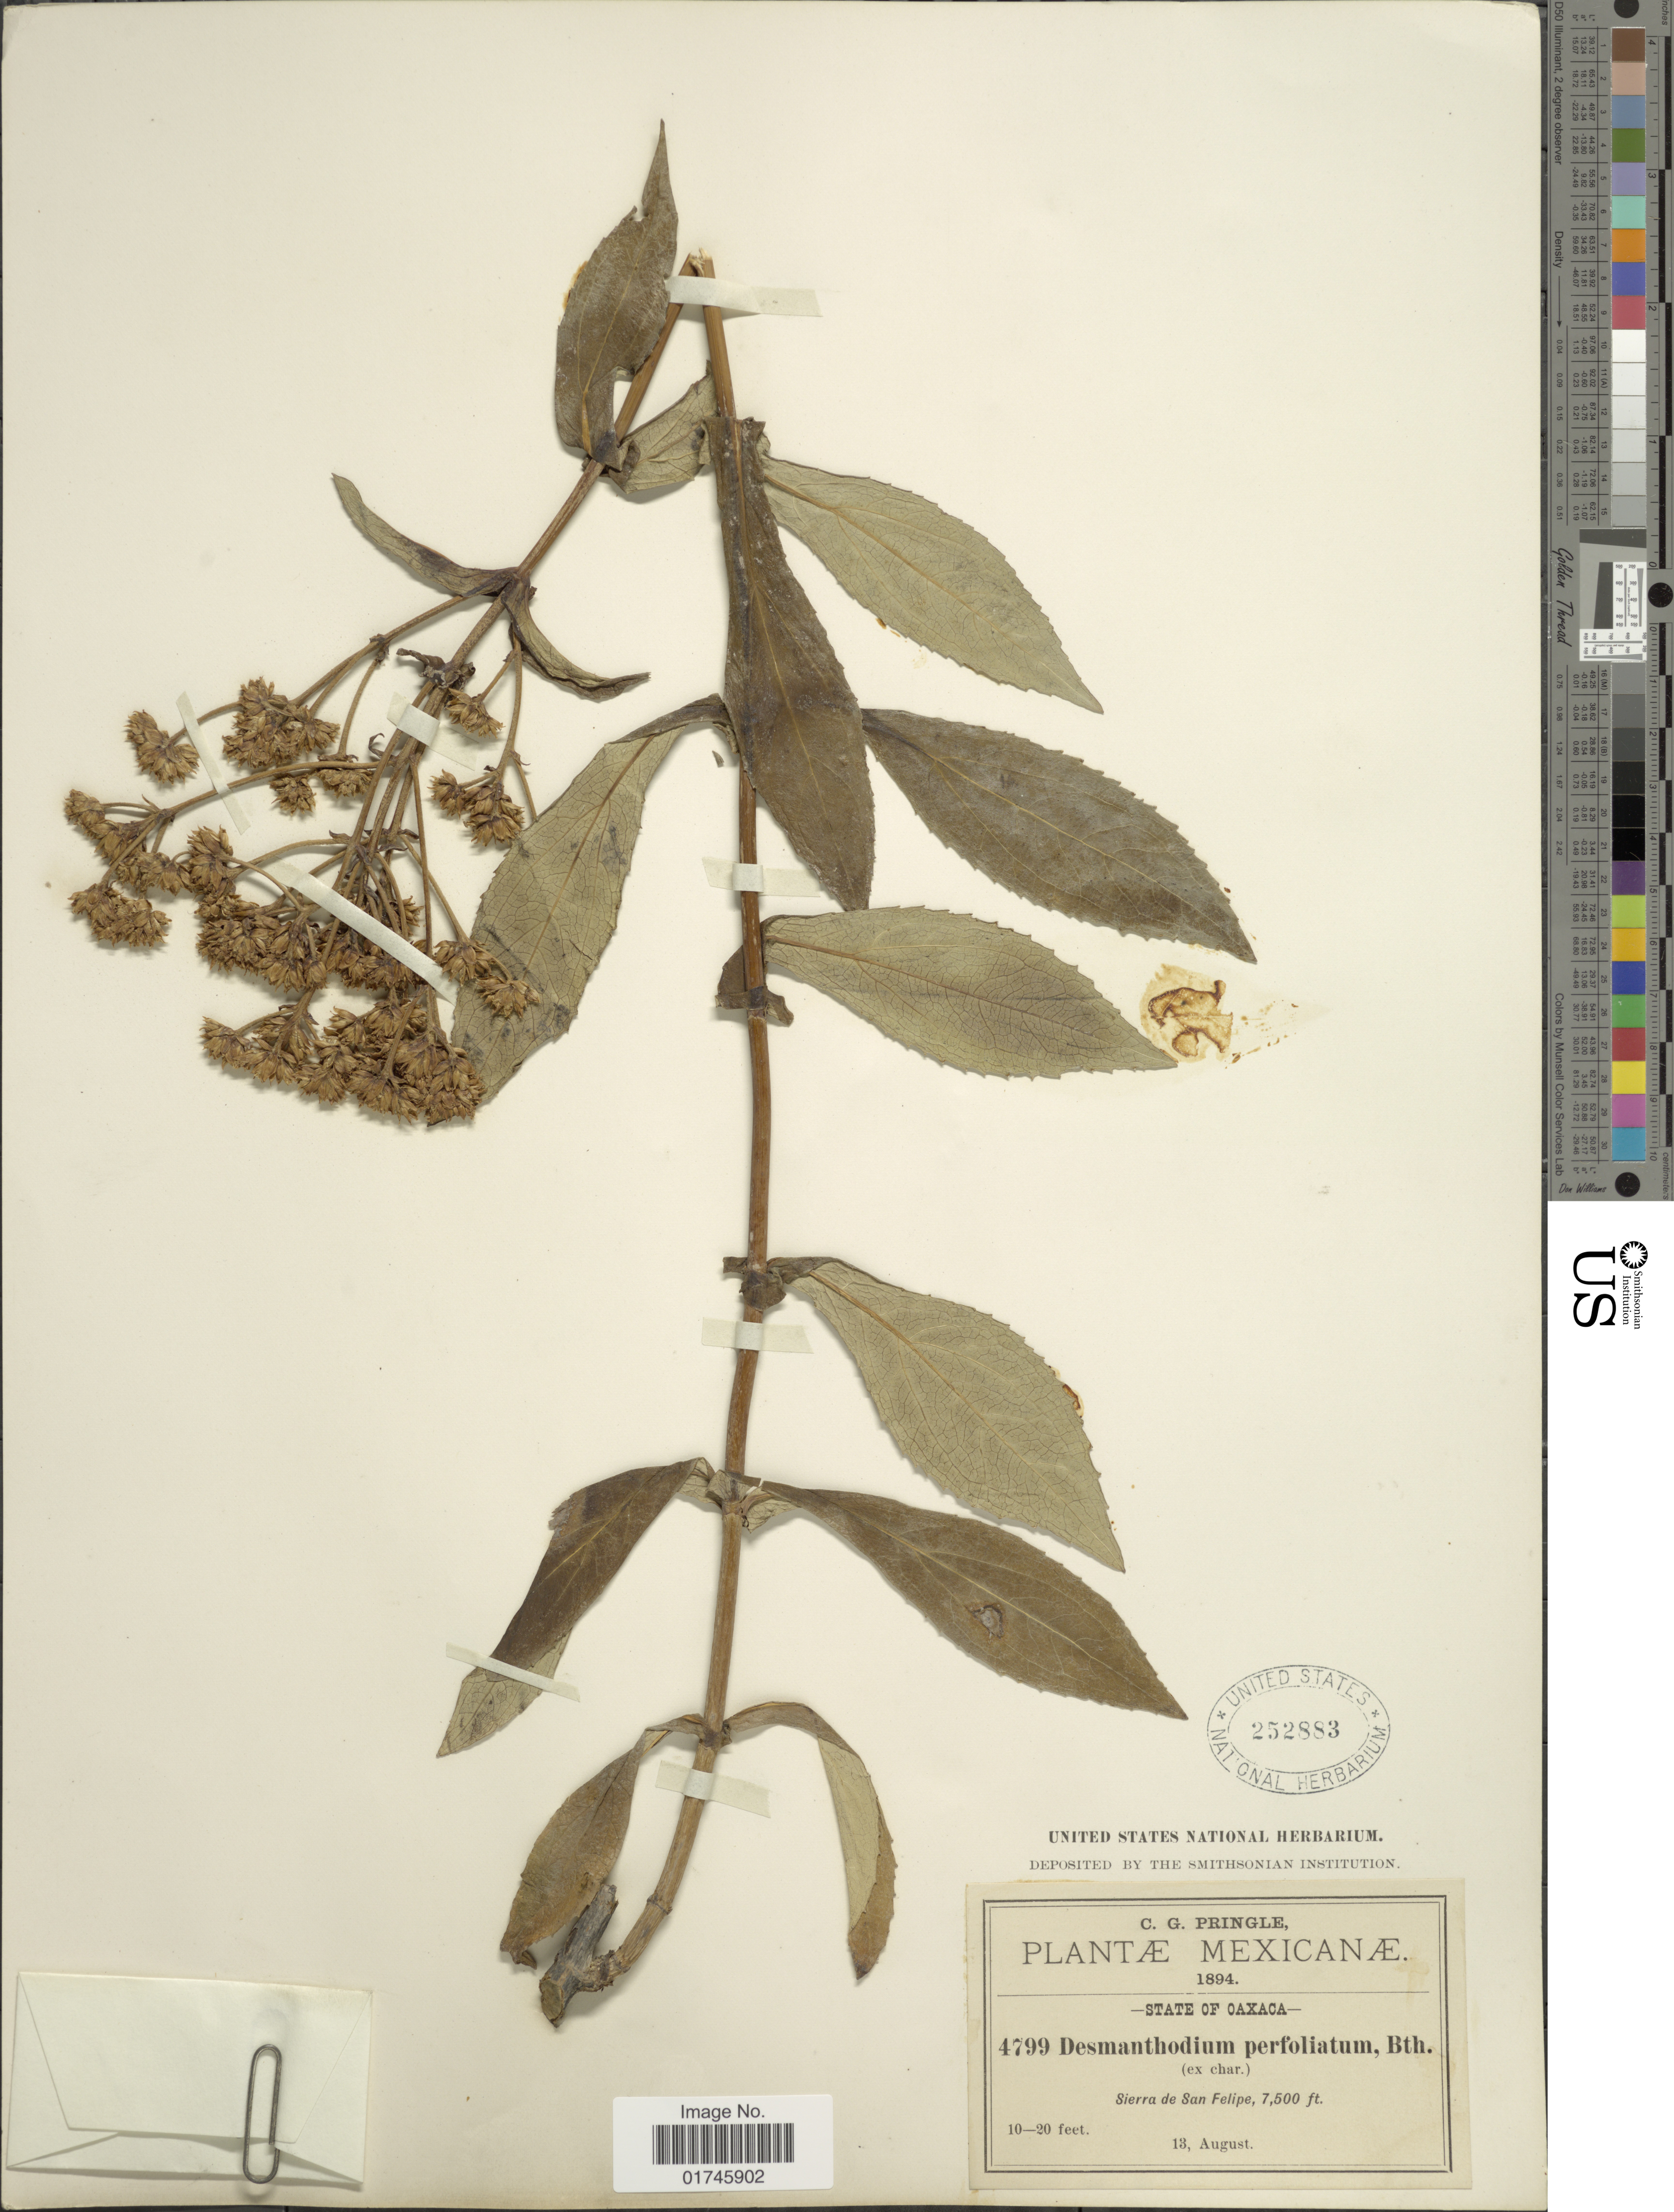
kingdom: Plantae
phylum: Tracheophyta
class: Magnoliopsida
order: Asterales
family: Asteraceae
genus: Desmanthodium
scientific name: Desmanthodium perfoliatum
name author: Benth.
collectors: C. G. Pringle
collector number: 4799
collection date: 1894-08-13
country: Mexico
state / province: Oaxaca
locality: Sierra de San Felipe.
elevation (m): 2286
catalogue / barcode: US 252883